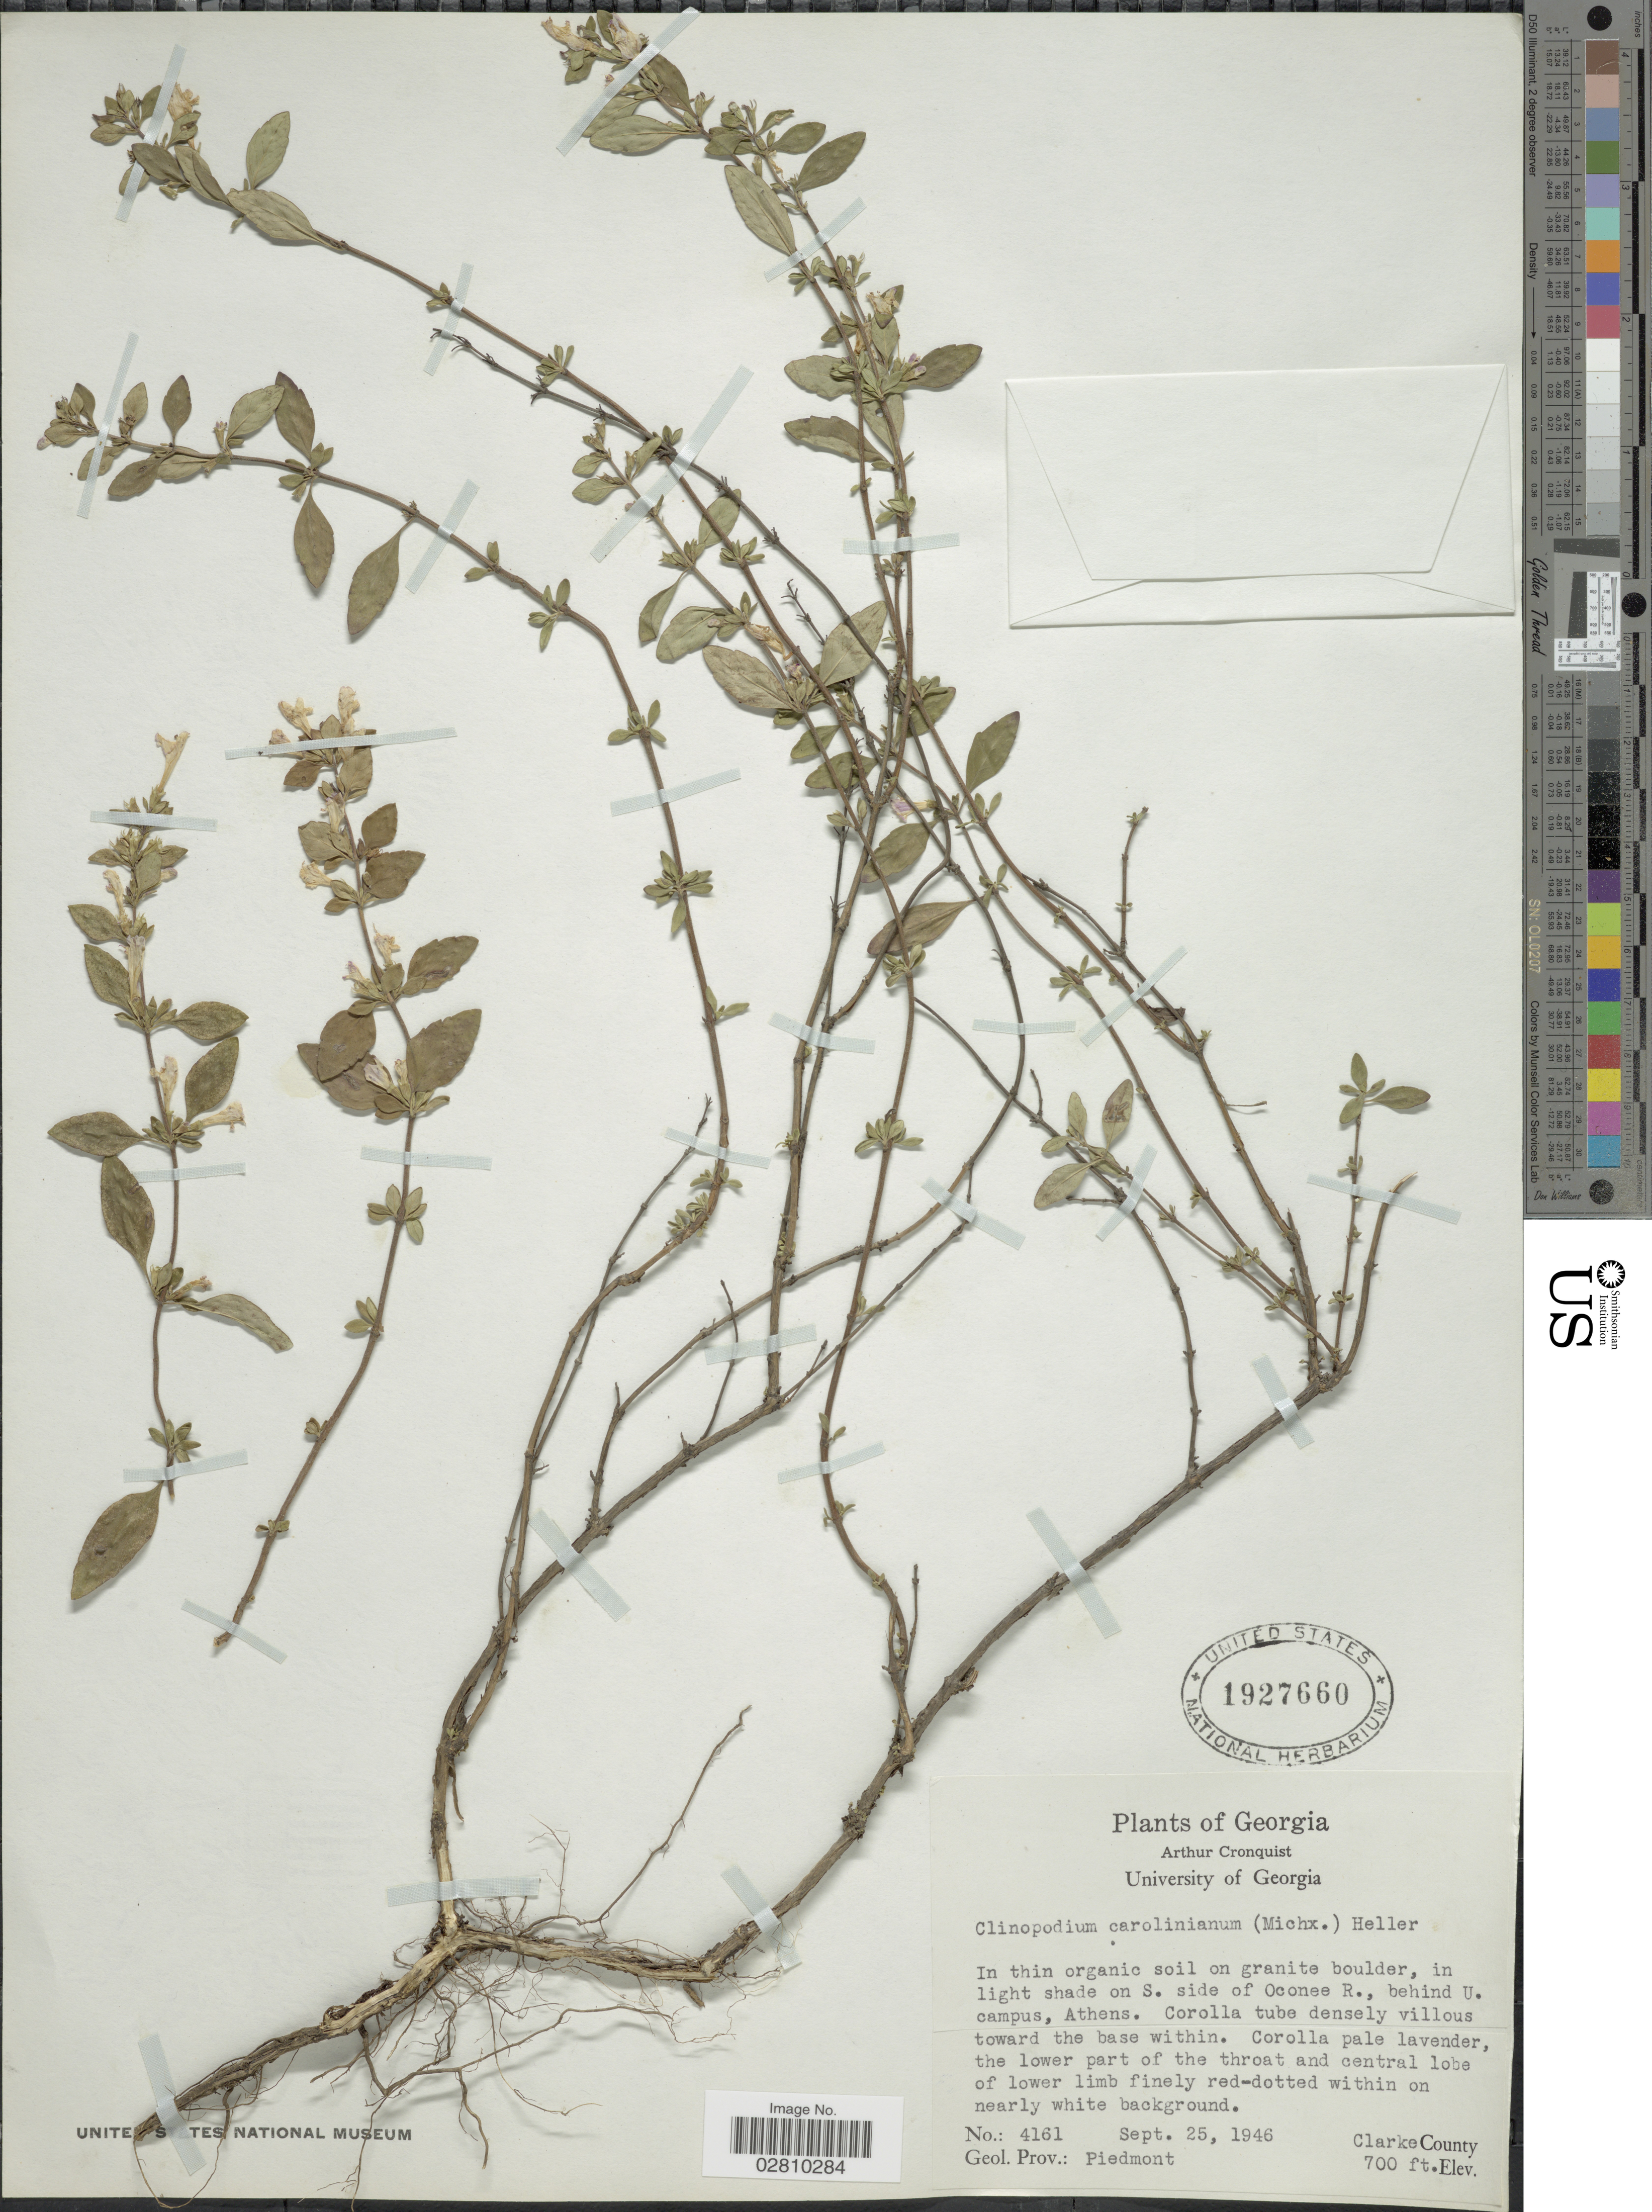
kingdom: Plantae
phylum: Tracheophyta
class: Magnoliopsida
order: Lamiales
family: Lamiaceae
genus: Clinopodium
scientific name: Clinopodium carolinianum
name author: Mill.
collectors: A. J. Cronquist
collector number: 4161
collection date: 1946-09-25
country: United States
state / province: Georgia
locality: In thin organic soil on granite boulder, in light shade on S. slide of Oconee R., behind U. campus, Athens. Clarke County. Geol. Prov.: Piedmont.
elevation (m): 213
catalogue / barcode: US 1927660